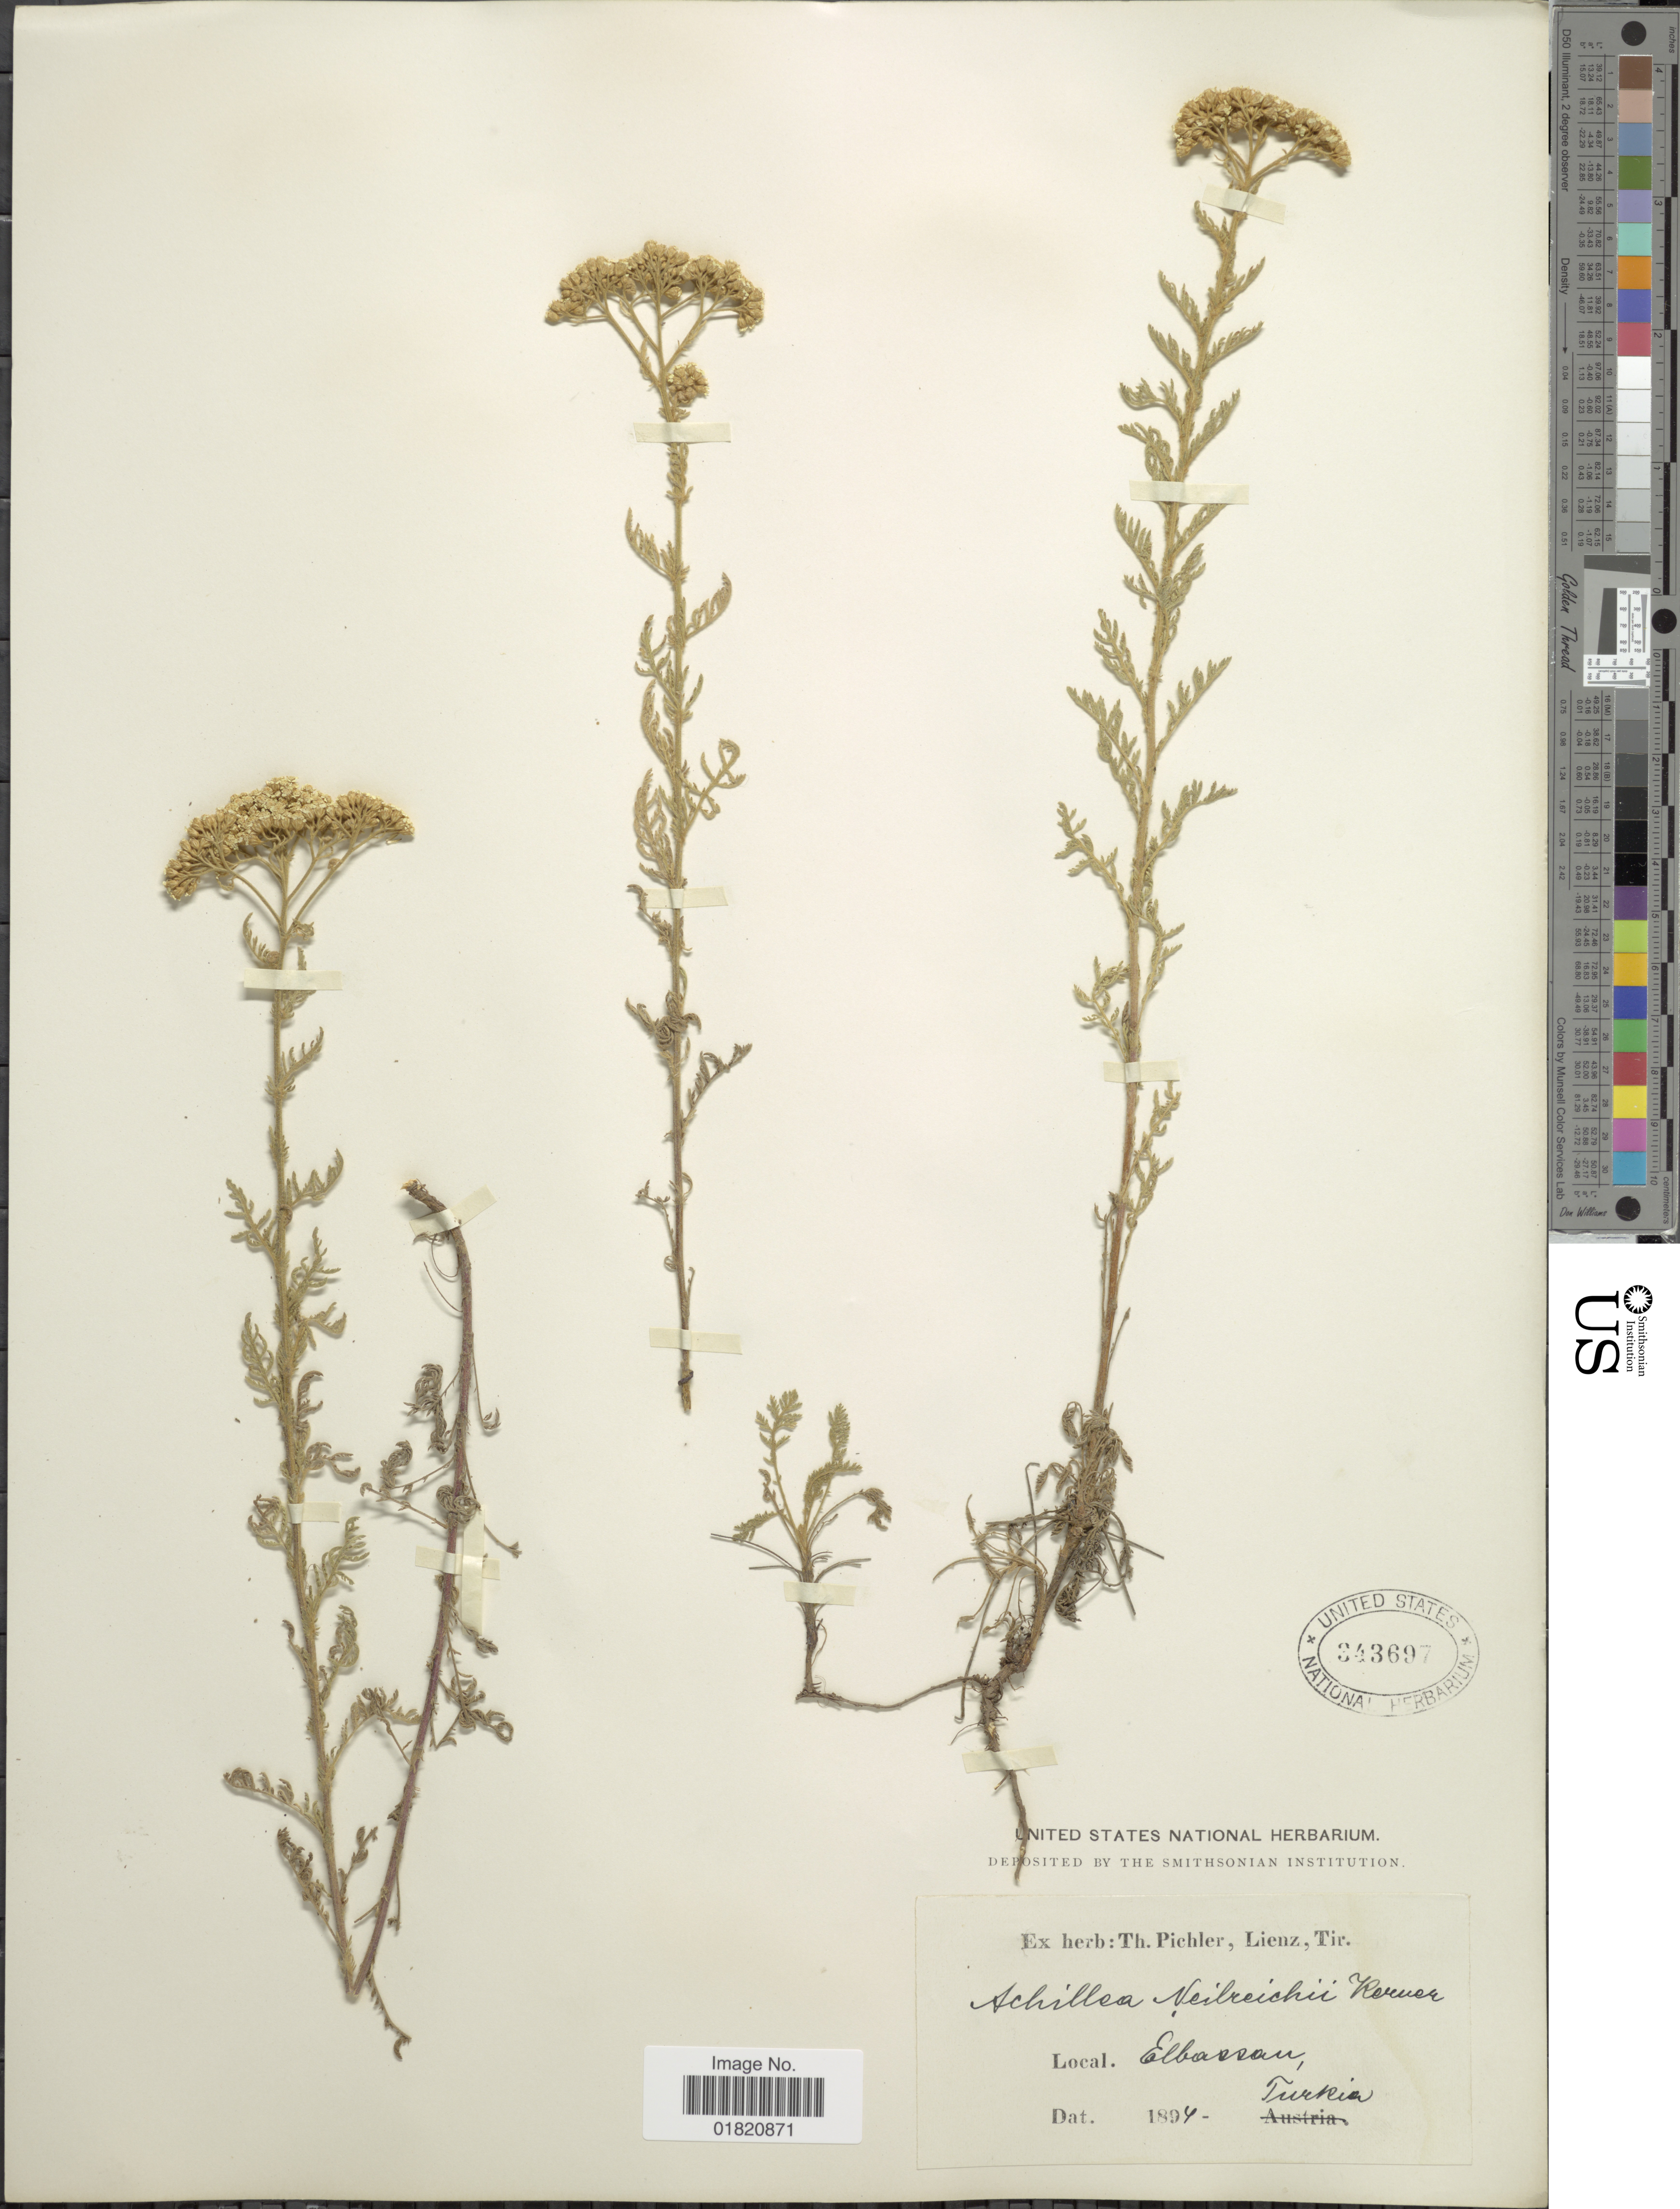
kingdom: Plantae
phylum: Tracheophyta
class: Magnoliopsida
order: Asterales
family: Asteraceae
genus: Achillea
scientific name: Achillea nielreichii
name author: Kern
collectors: ex herb. T. Pichler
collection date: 1894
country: Turkey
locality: Elbassan, Turkia [interpreted]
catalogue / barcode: US 343697